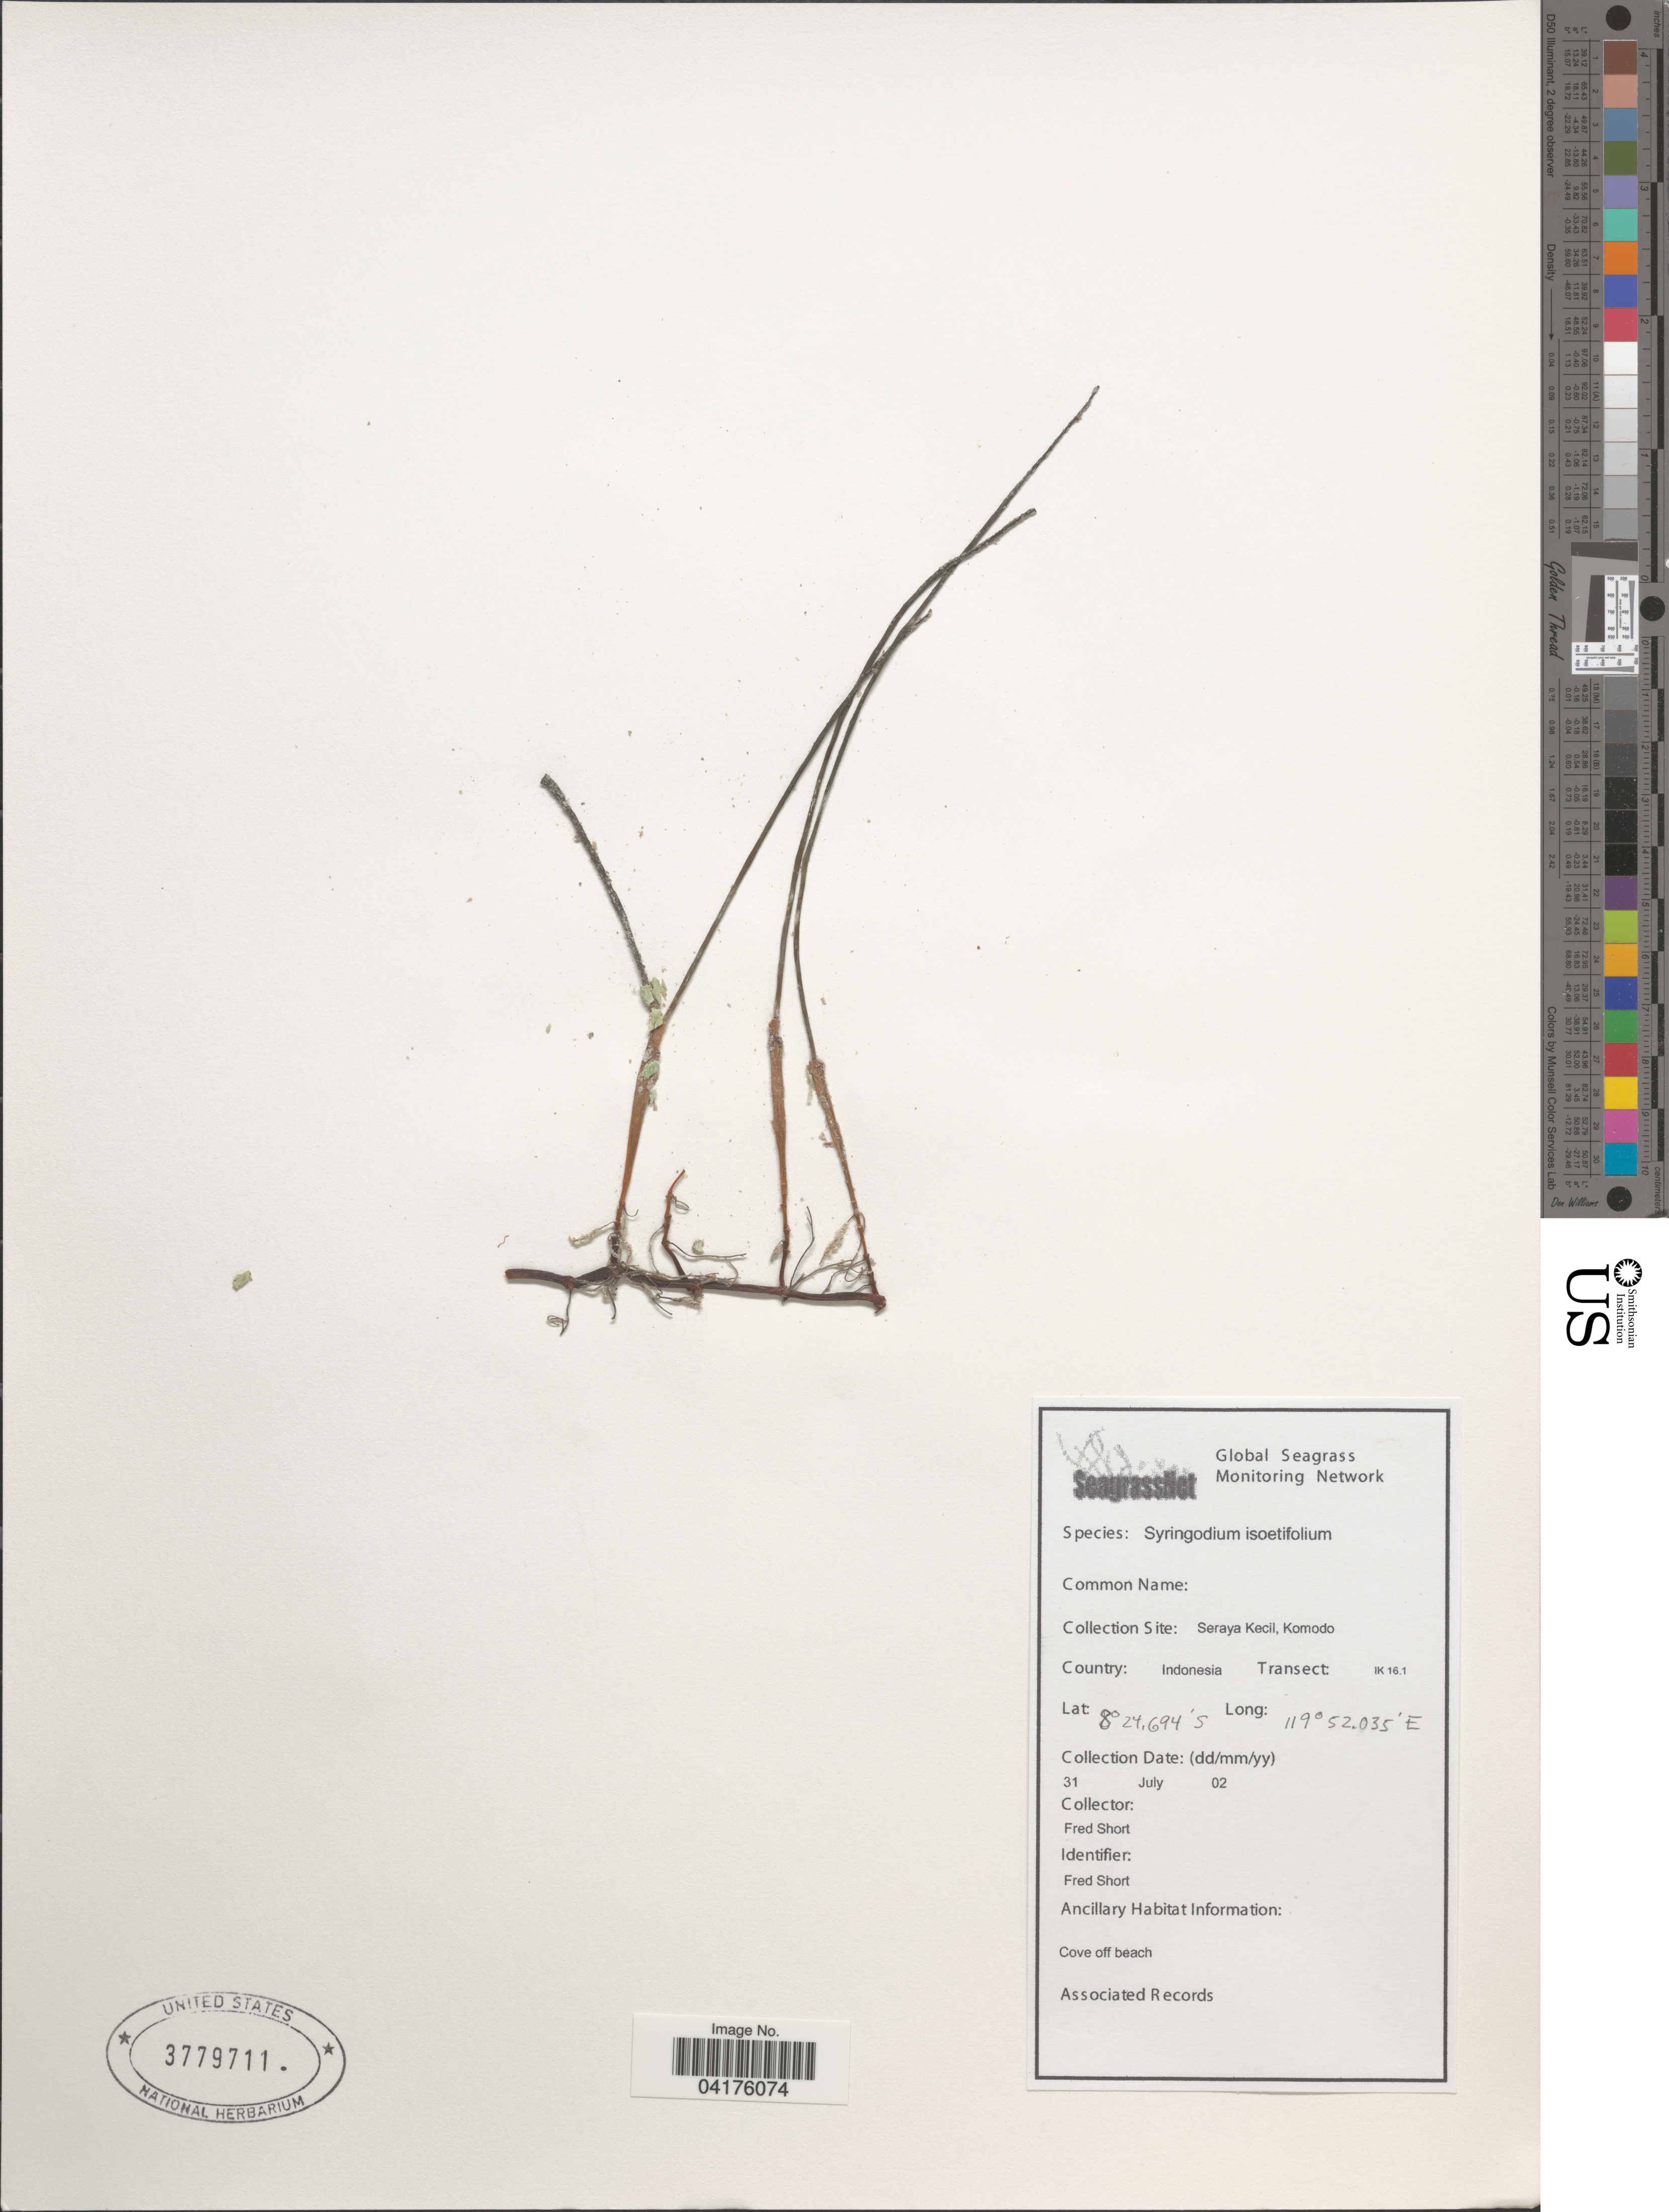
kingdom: Plantae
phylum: Tracheophyta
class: Liliopsida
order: Alismatales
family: Cymodoceaceae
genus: Syringodium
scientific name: Syringodium isoetifolium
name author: (Asch.) Dandy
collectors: F. Short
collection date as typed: Transcribed d/m/y: 31/7/2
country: Indonesia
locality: Seraya Kecil, Komodo. Transect: IK 16.1.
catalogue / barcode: US 3779711